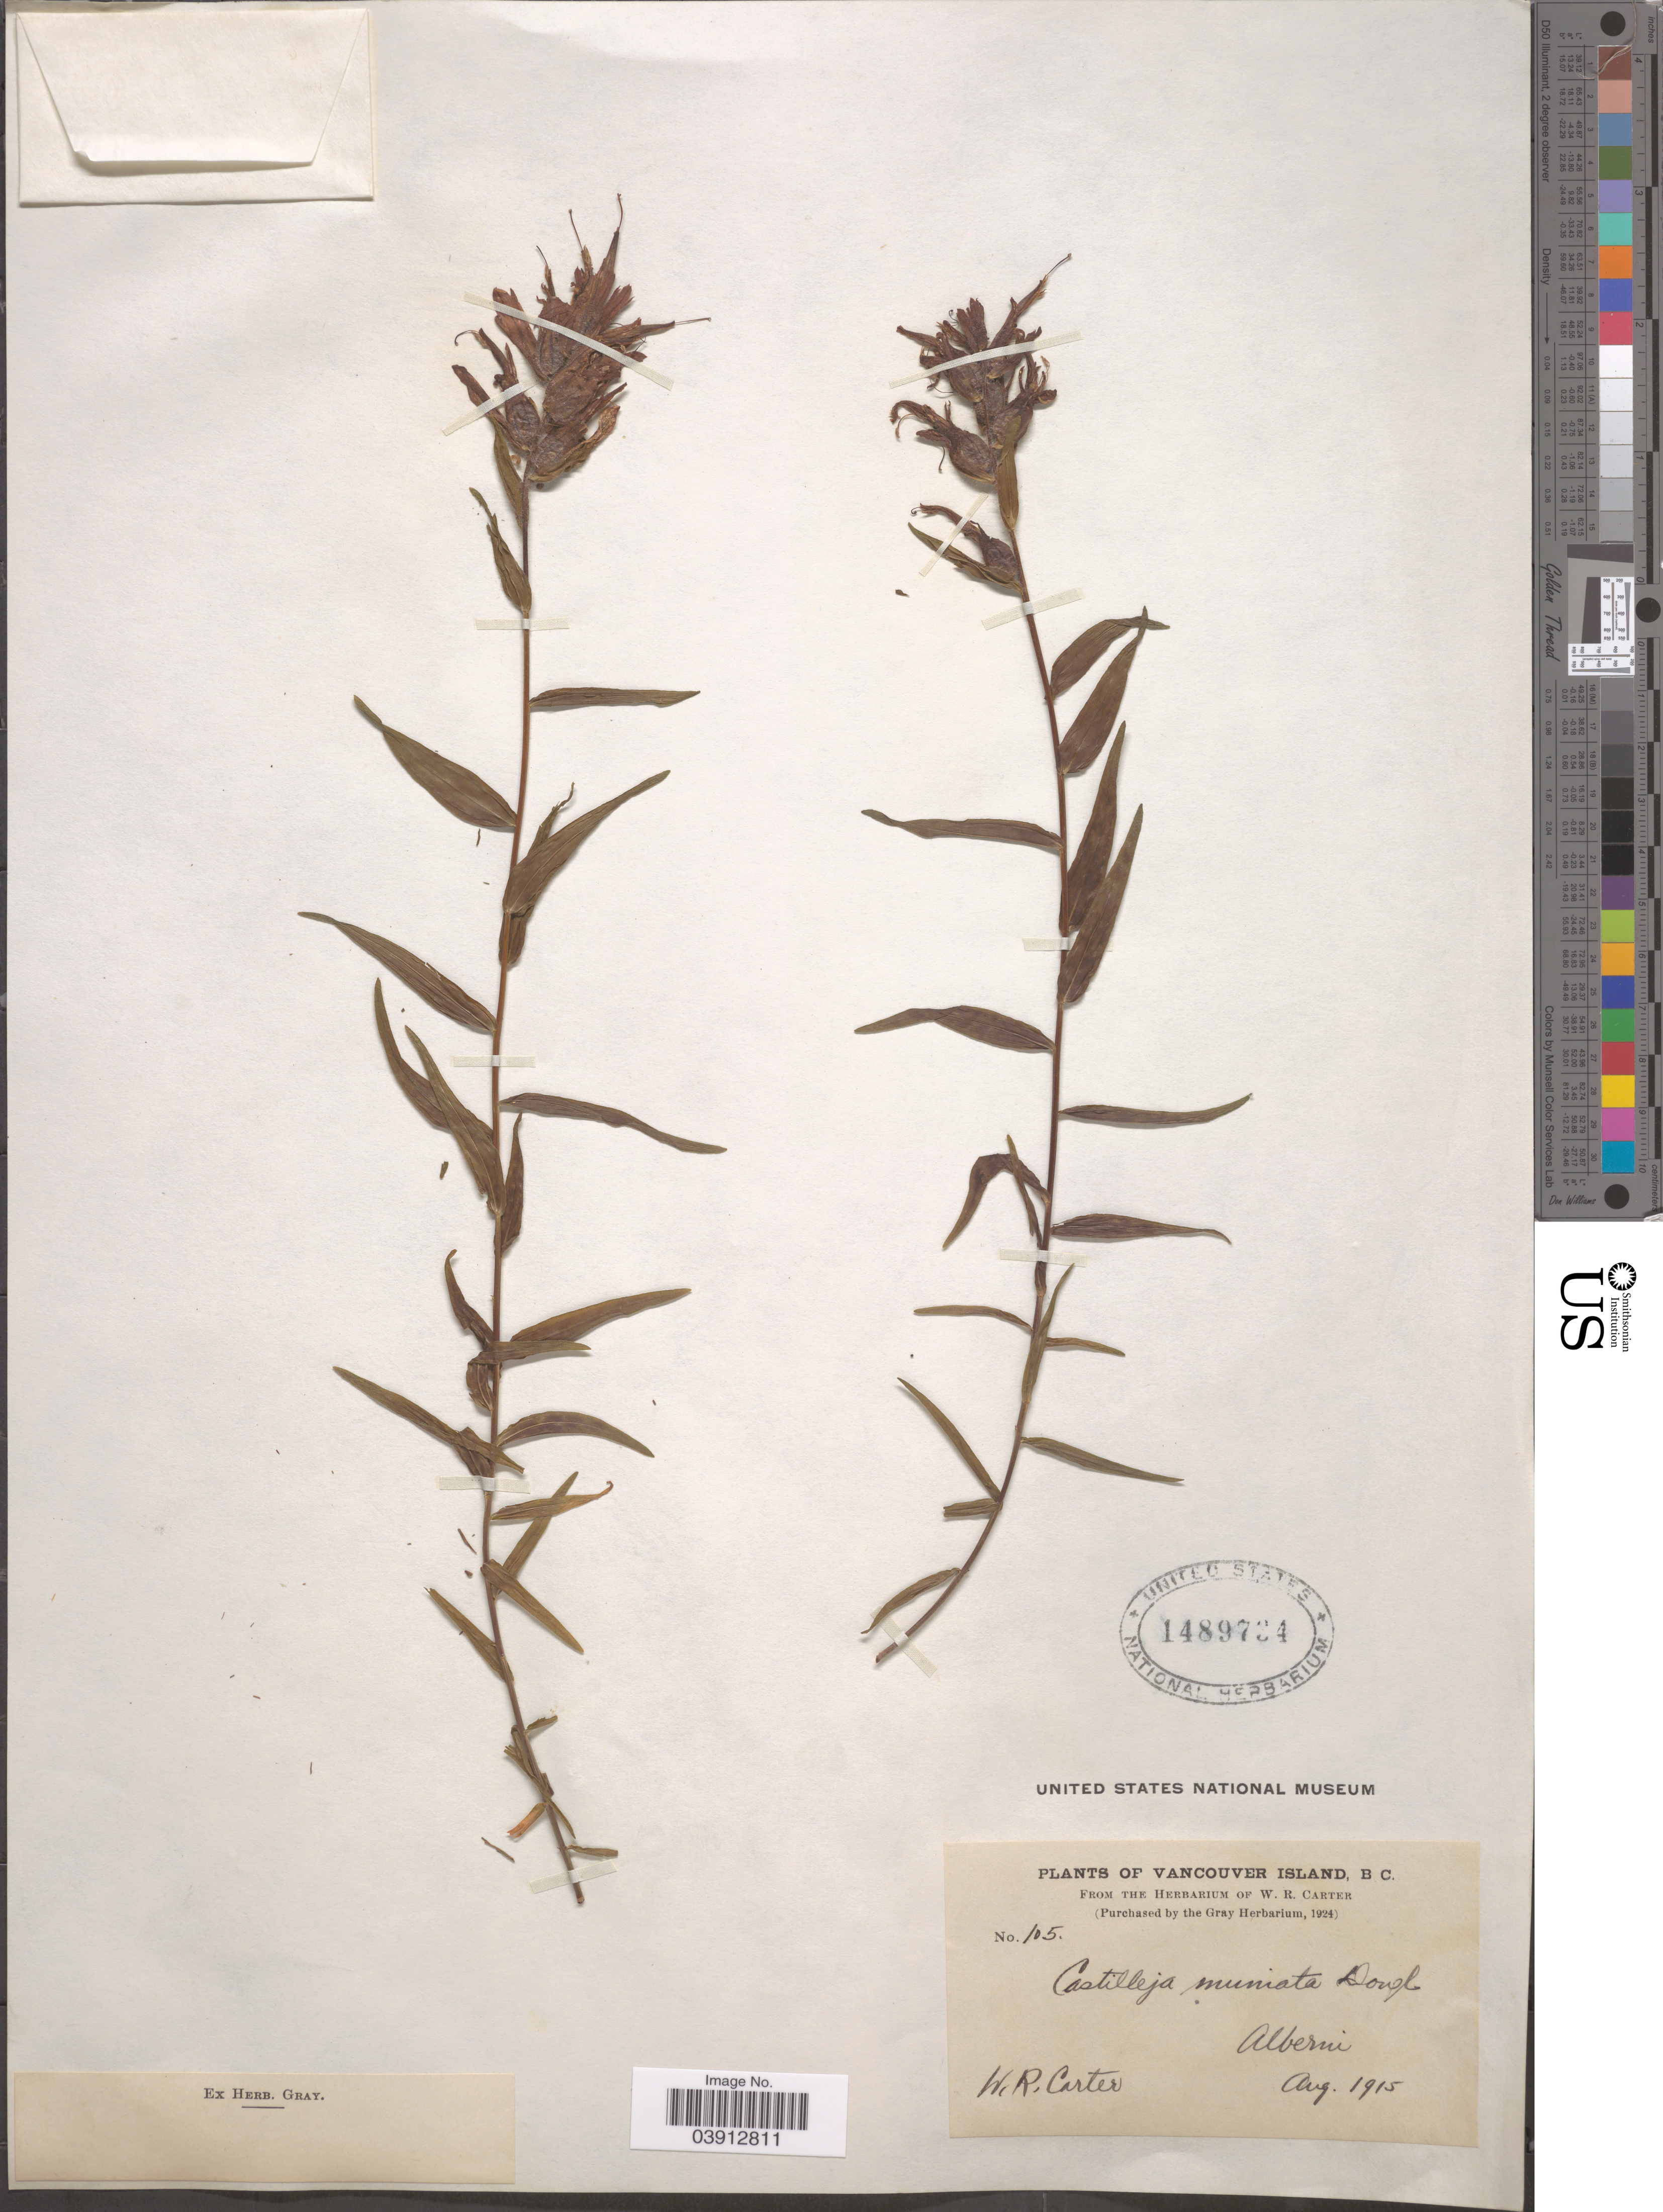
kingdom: Plantae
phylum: Tracheophyta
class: Magnoliopsida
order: Lamiales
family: Orobanchaceae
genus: Castilleja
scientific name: Castilleja miniata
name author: Douglas ex Hook.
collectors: W. R. Carter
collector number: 105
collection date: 1915-08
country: Canada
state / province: British Columbia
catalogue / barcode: US 1489734